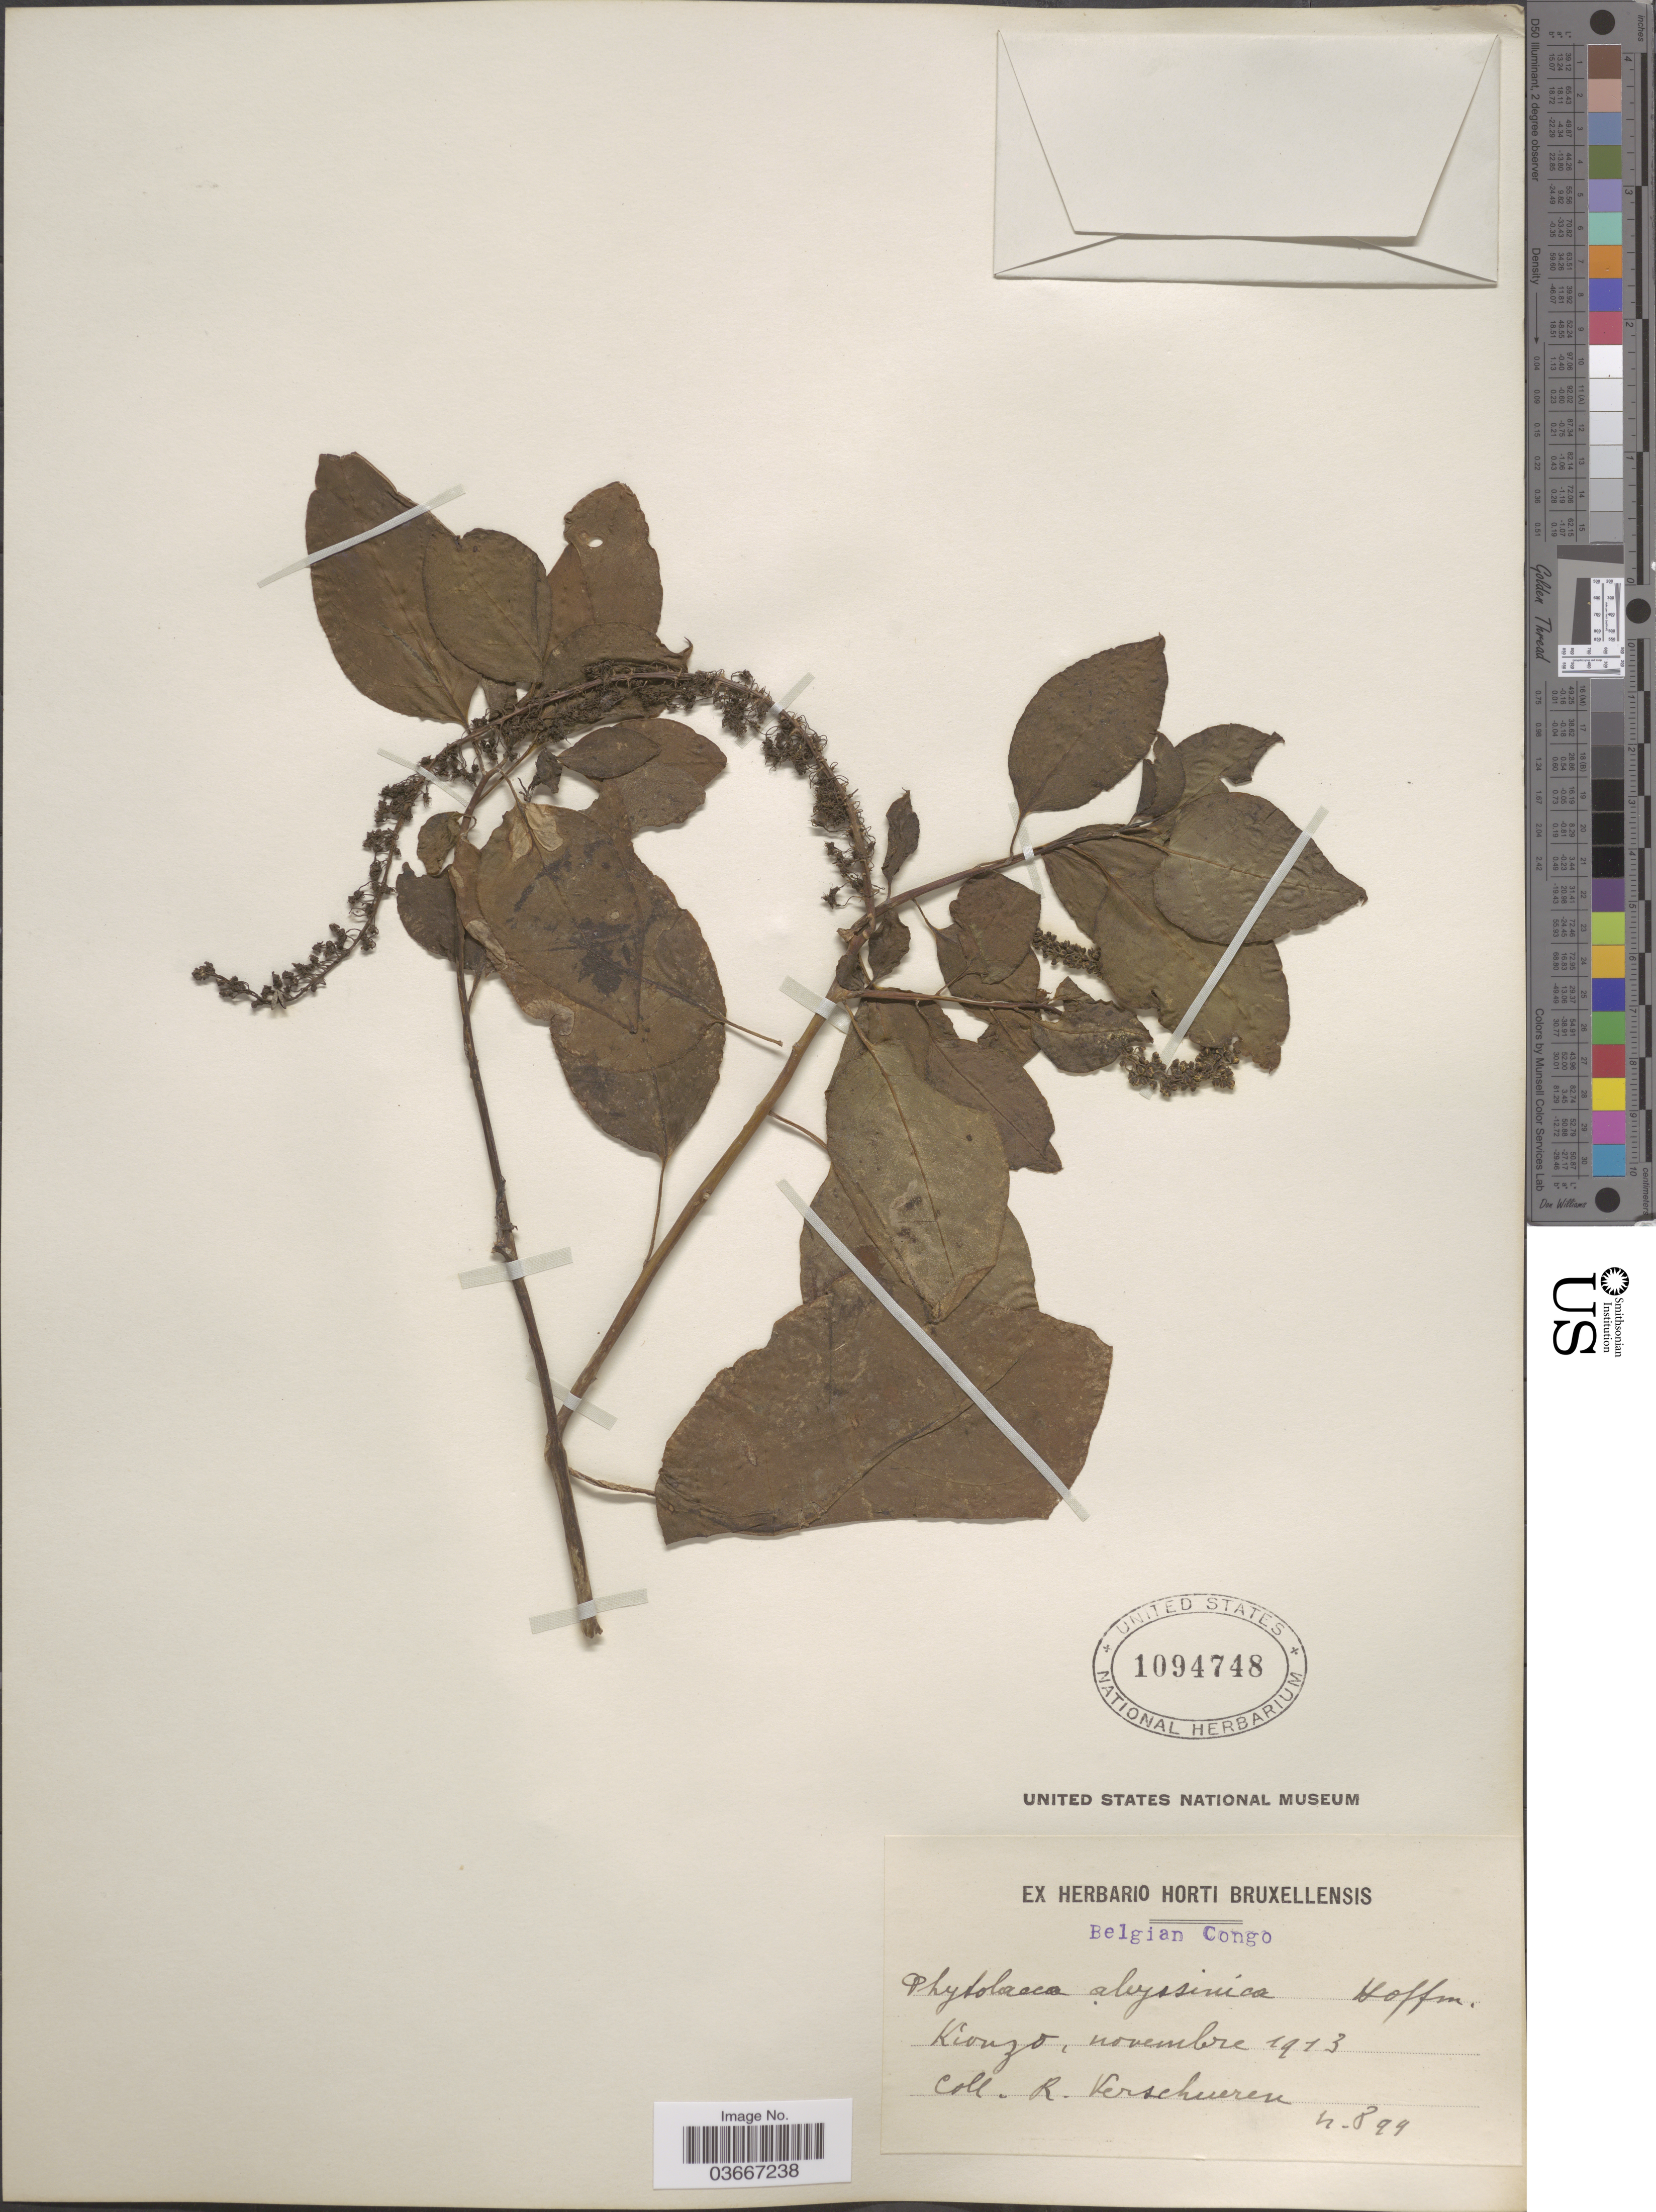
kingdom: Plantae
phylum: Tracheophyta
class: Magnoliopsida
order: Caryophyllales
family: Phytolaccaceae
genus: Phytolacca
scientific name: Phytolacca abyssinica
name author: Hoffm.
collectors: R. Verschueren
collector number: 894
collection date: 1913-11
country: Congo, Democratic Republic of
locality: Belgian Congo. Kionzo.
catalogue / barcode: US 1094748